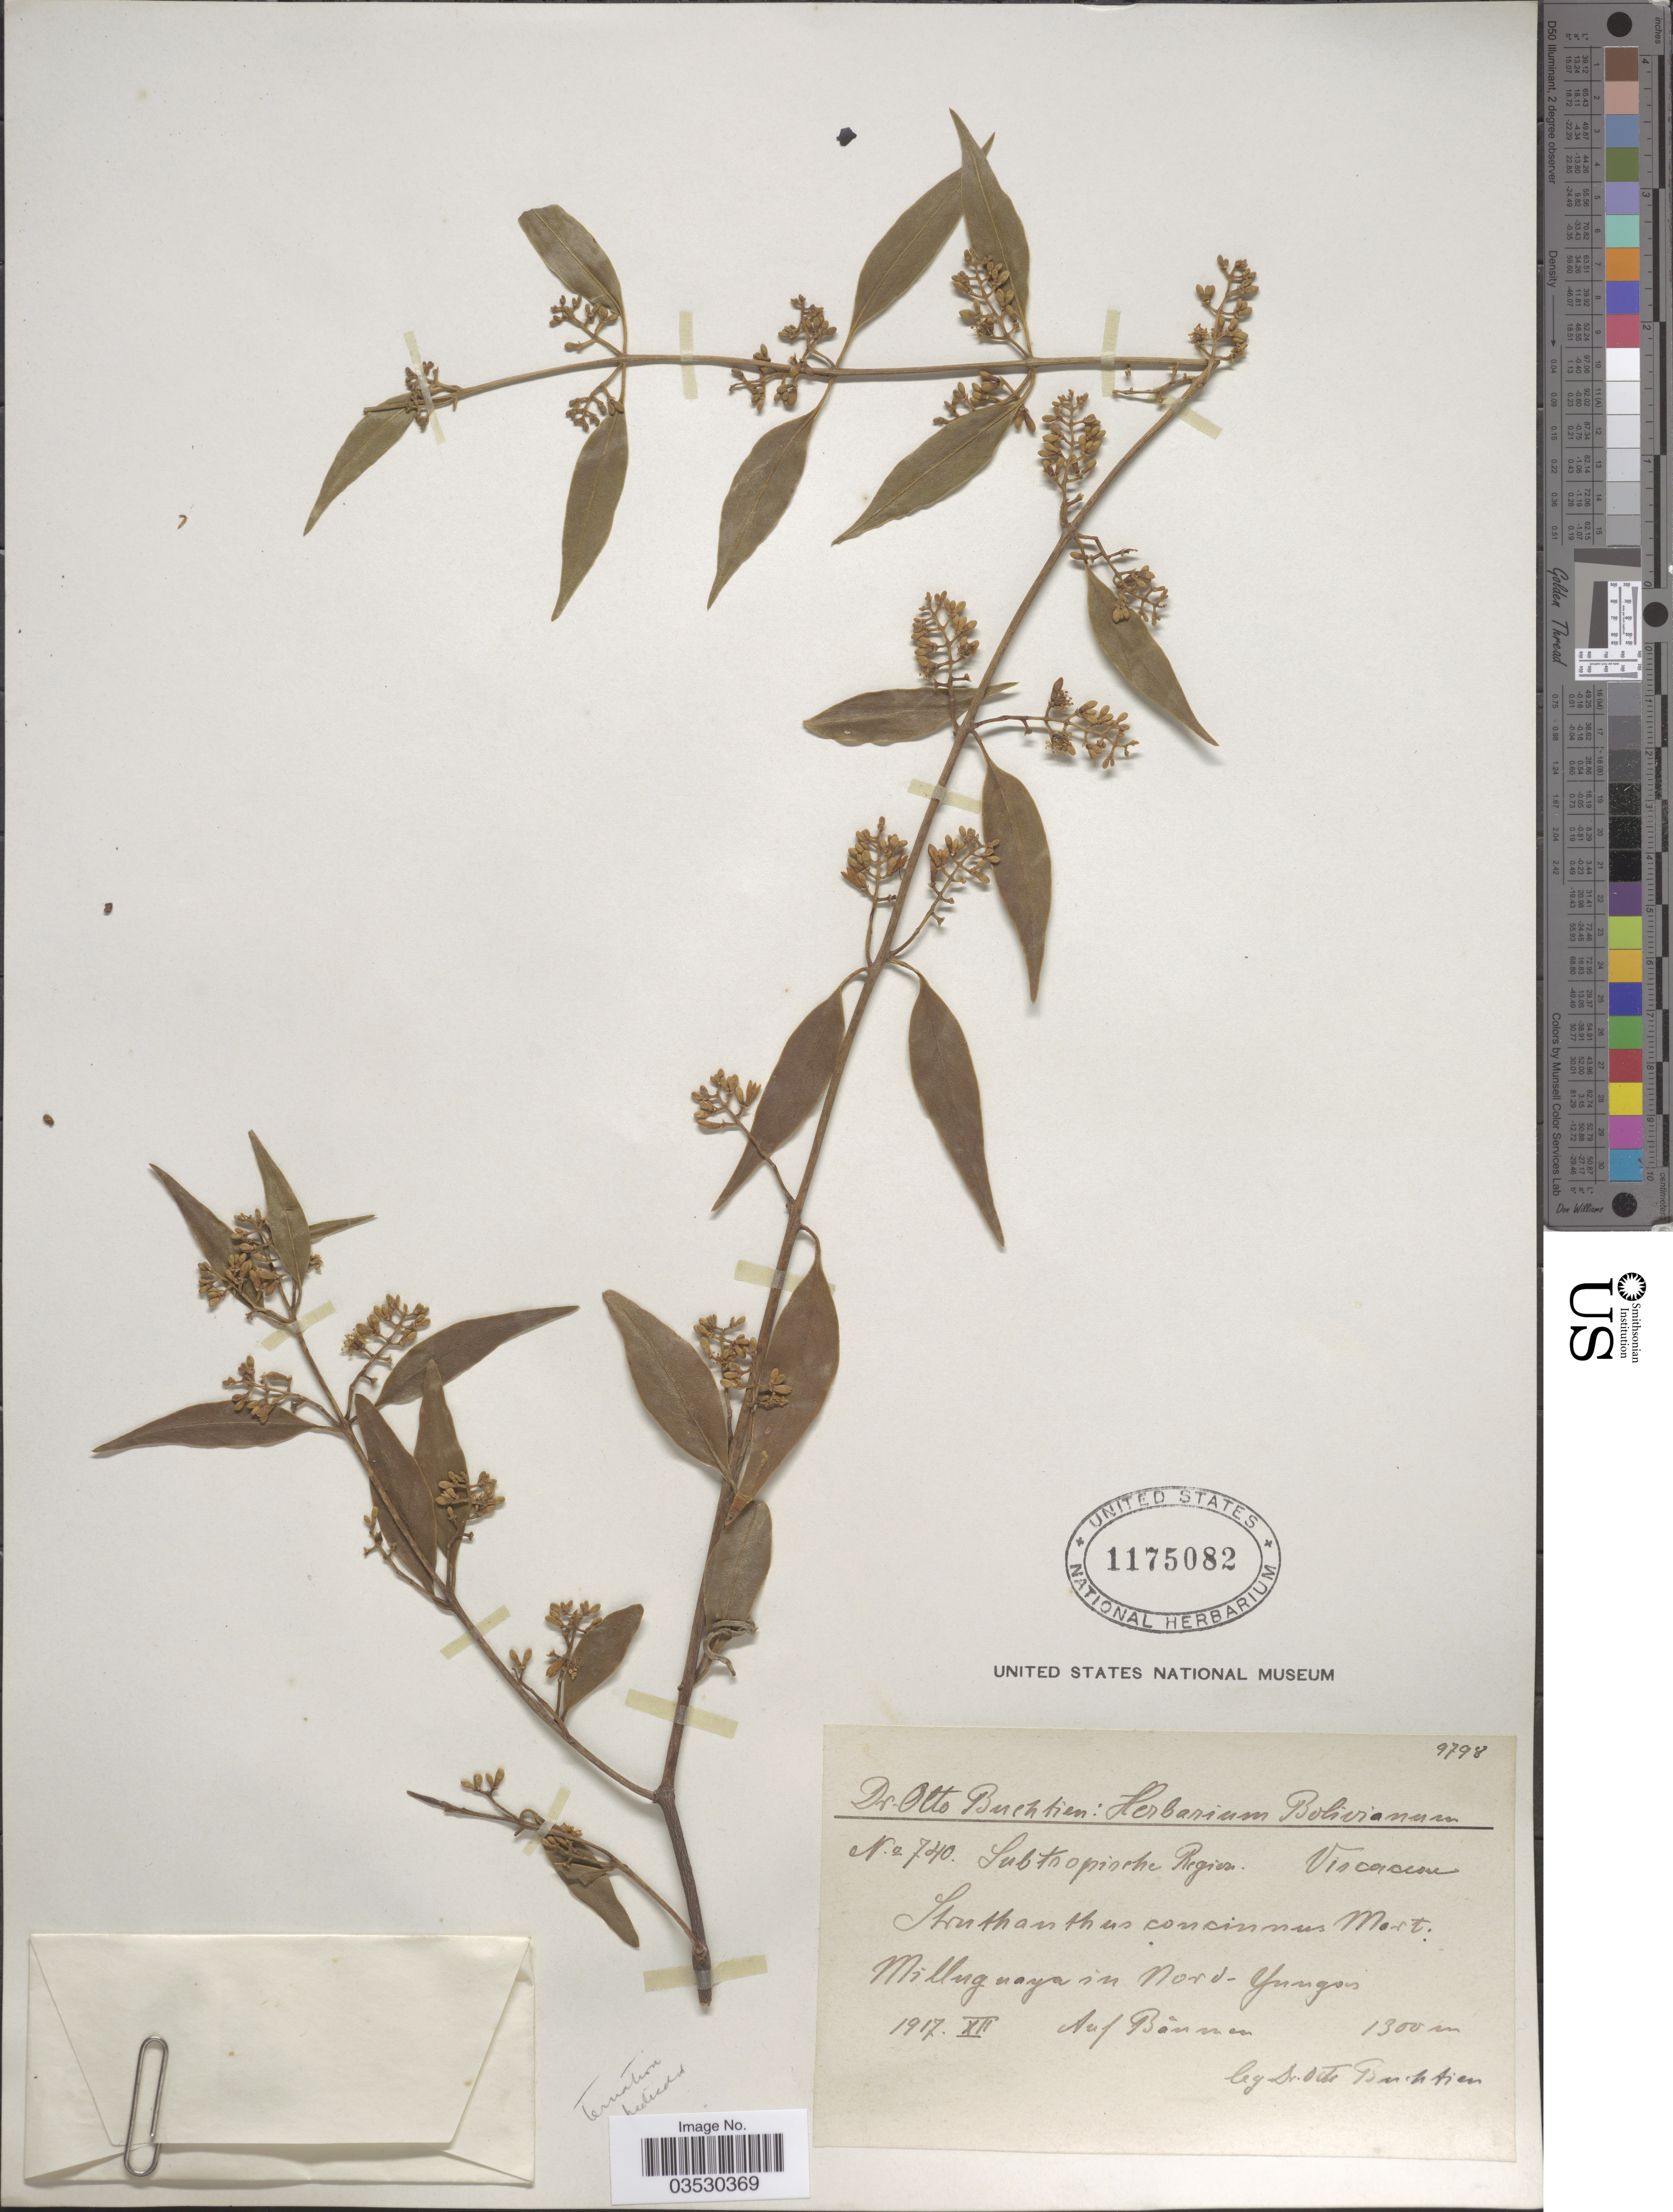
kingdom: Plantae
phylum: Tracheophyta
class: Magnoliopsida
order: Santalales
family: Loranthaceae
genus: Struthanthus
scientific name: Struthanthus concinnus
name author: Mart.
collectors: O. Buchtien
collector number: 740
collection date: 1917-12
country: Bolivia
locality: Subtropische Region. Milluguaya in Nord-Yungas. Auf Baumen.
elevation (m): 1300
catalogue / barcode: US 1175082